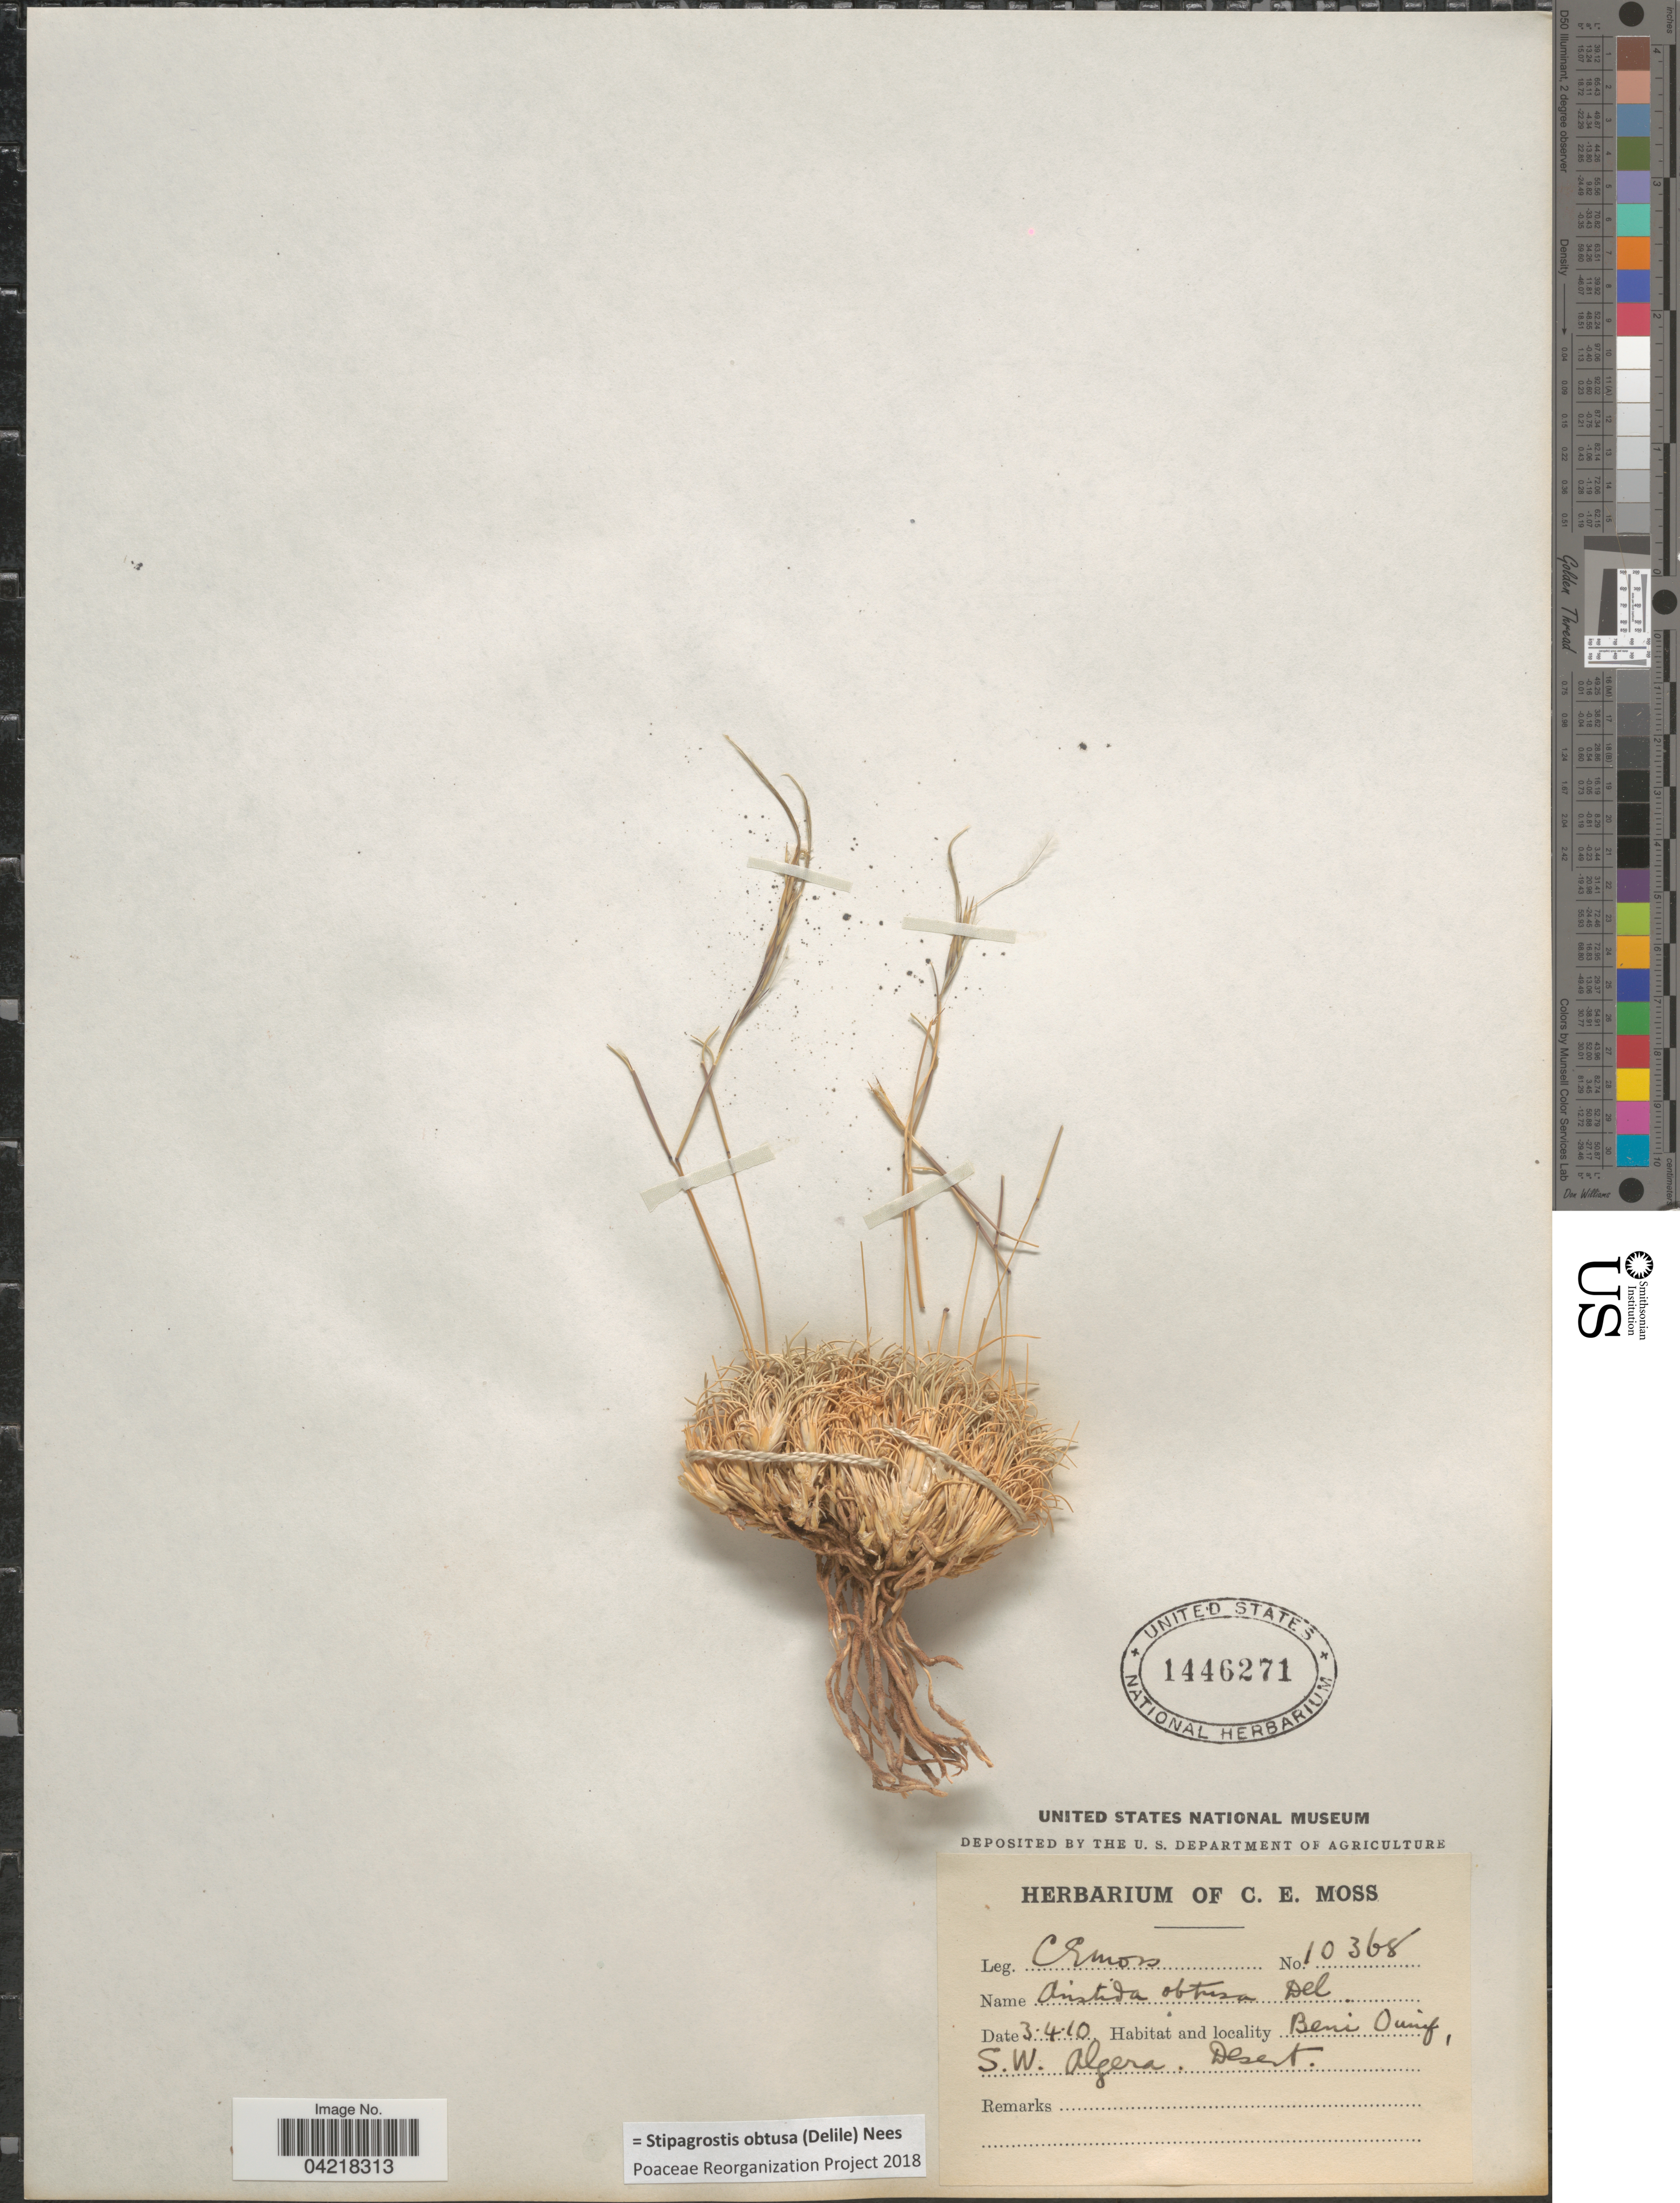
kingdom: Plantae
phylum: Tracheophyta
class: Liliopsida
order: Poales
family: Poaceae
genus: Stipagrostis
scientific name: Stipagrostis obtusa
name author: (Delile) Nees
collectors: C. E. Moss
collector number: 10368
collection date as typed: Transcribed d/m/y: 3/4/10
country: Algeria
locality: Beni Ounif. S.W. Algera. Desert.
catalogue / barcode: US 1446271